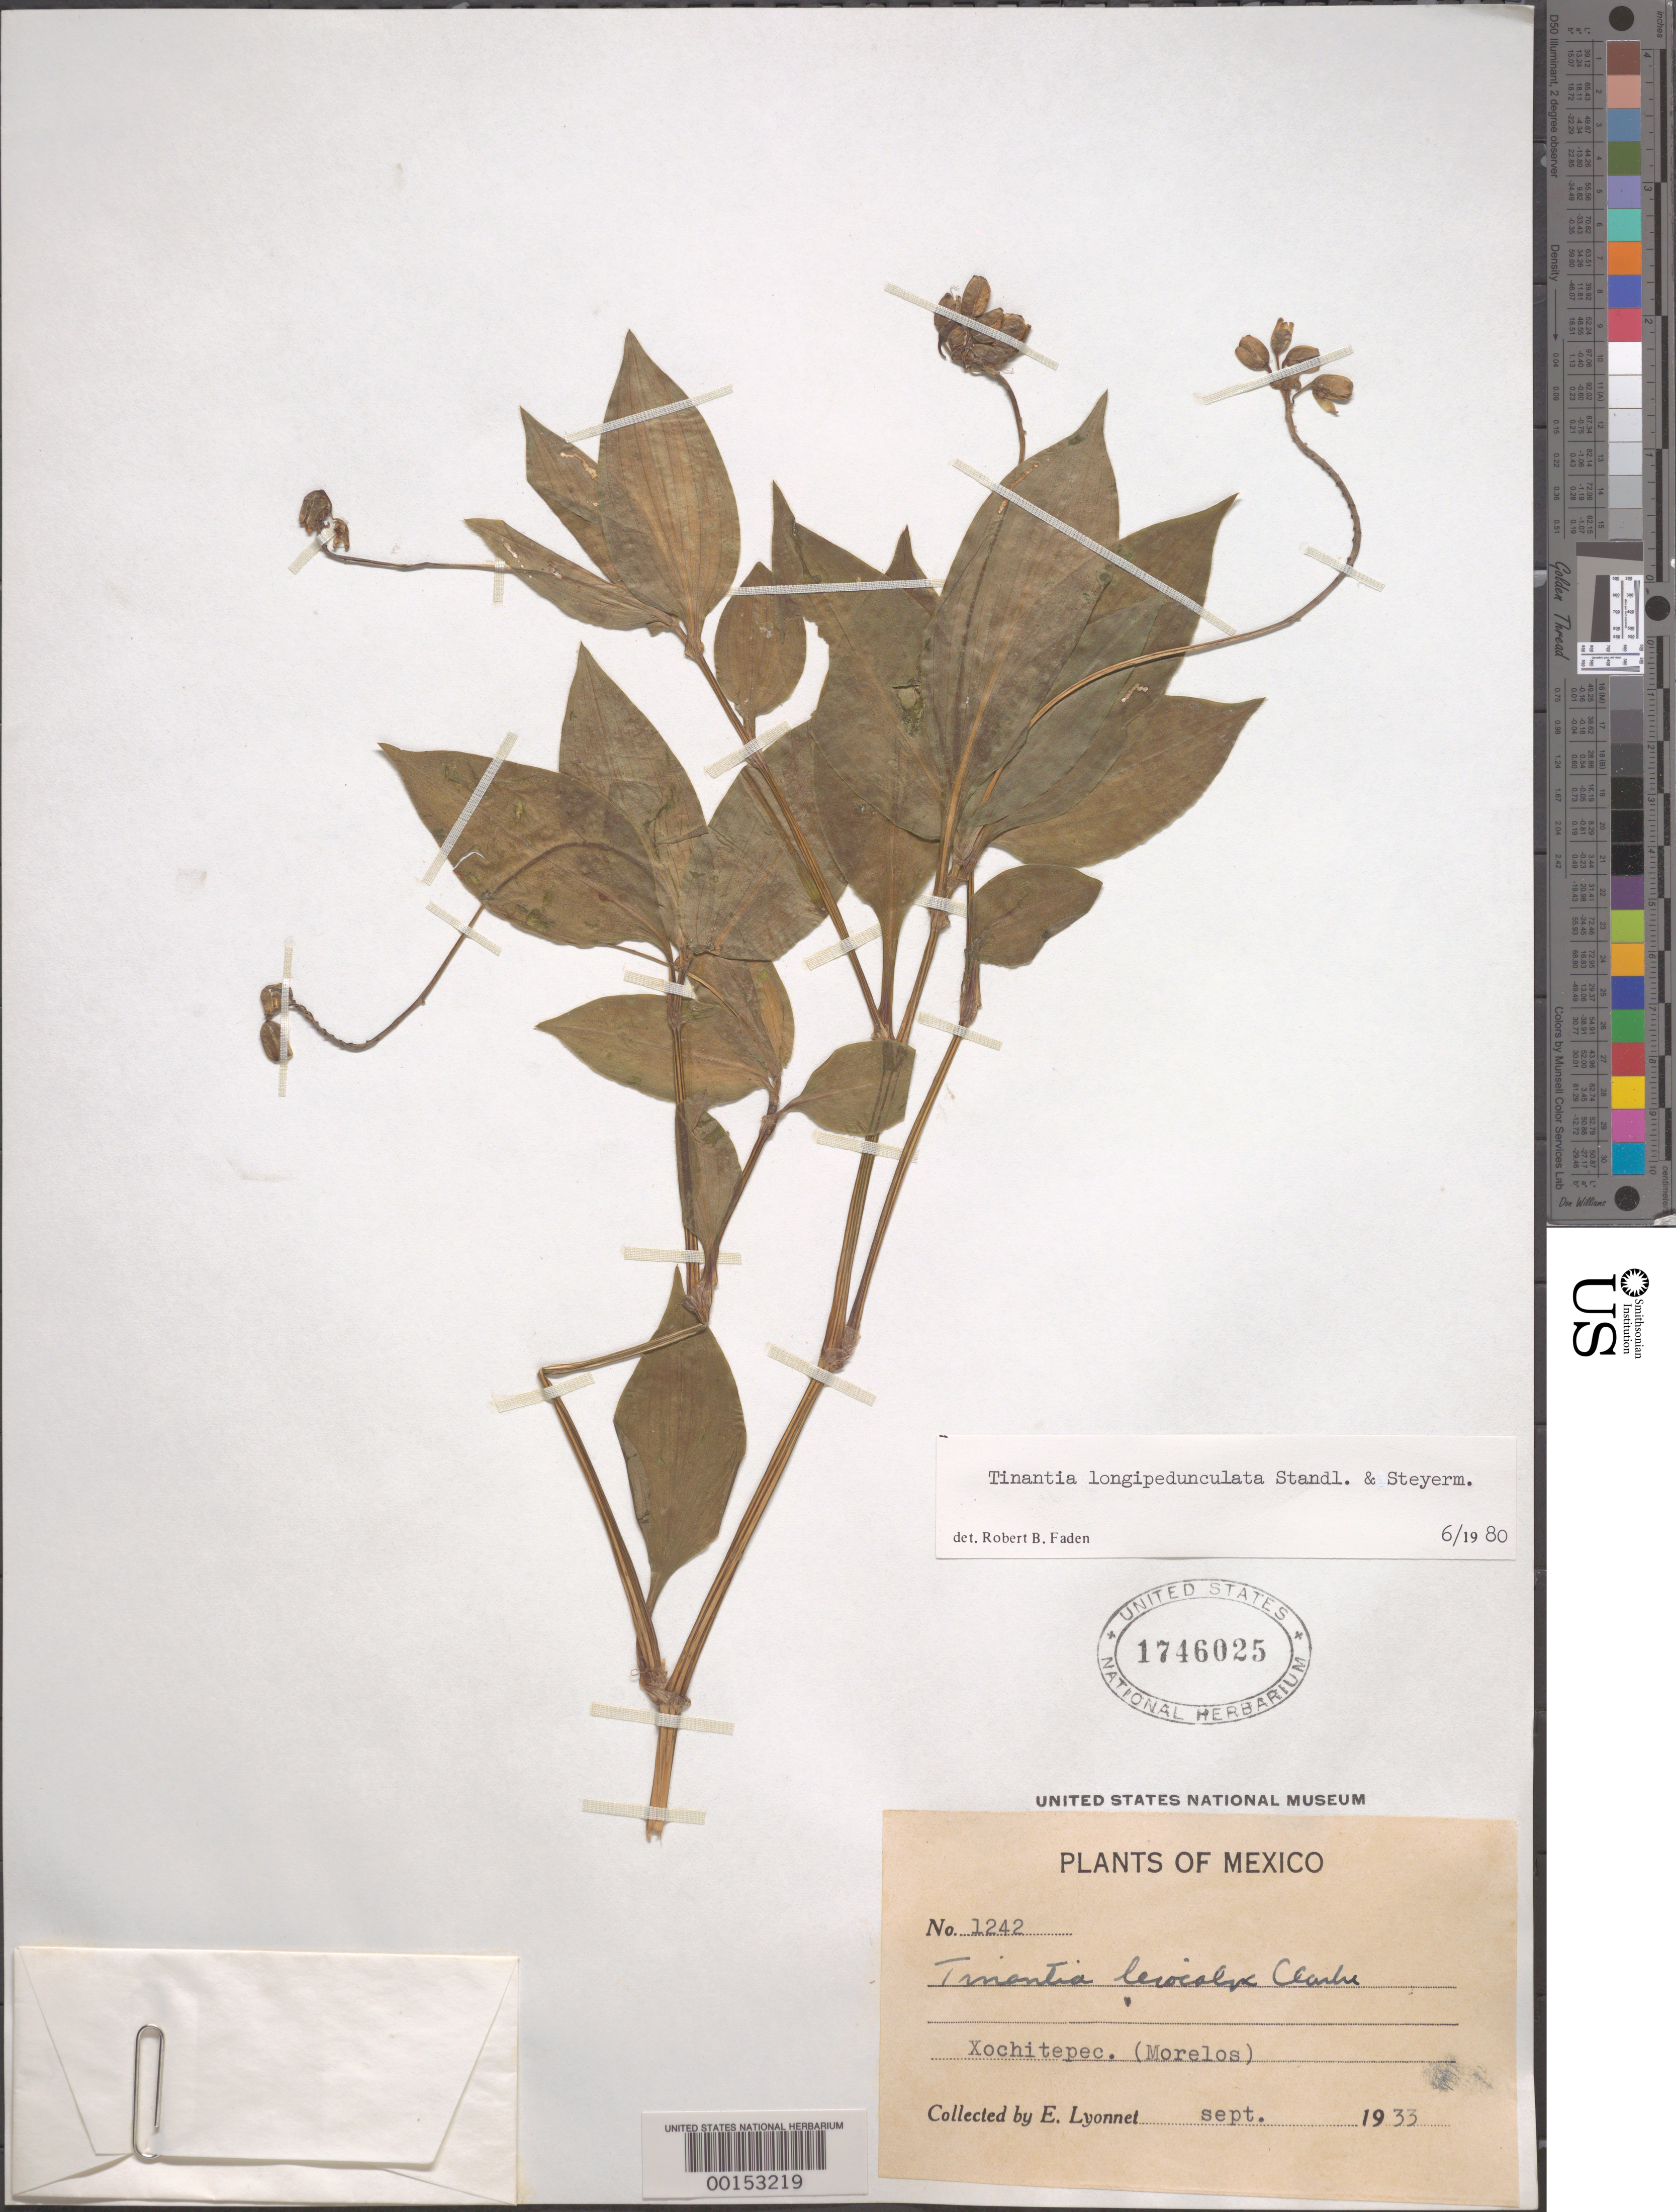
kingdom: Plantae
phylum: Tracheophyta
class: Liliopsida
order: Commelinales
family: Commelinaceae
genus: Tinantia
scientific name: Tinantia longipedunculata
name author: Standl. & Steyerm.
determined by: Faden, Robert B., (US), Smithsonian Institution - National Museum of Natural History (UNITED STATES)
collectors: Bro. E. Lyonnet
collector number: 1242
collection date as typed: Sep 1933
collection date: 1933-09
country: Mexico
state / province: Morelos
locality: Xochitepec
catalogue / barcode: US 1746025